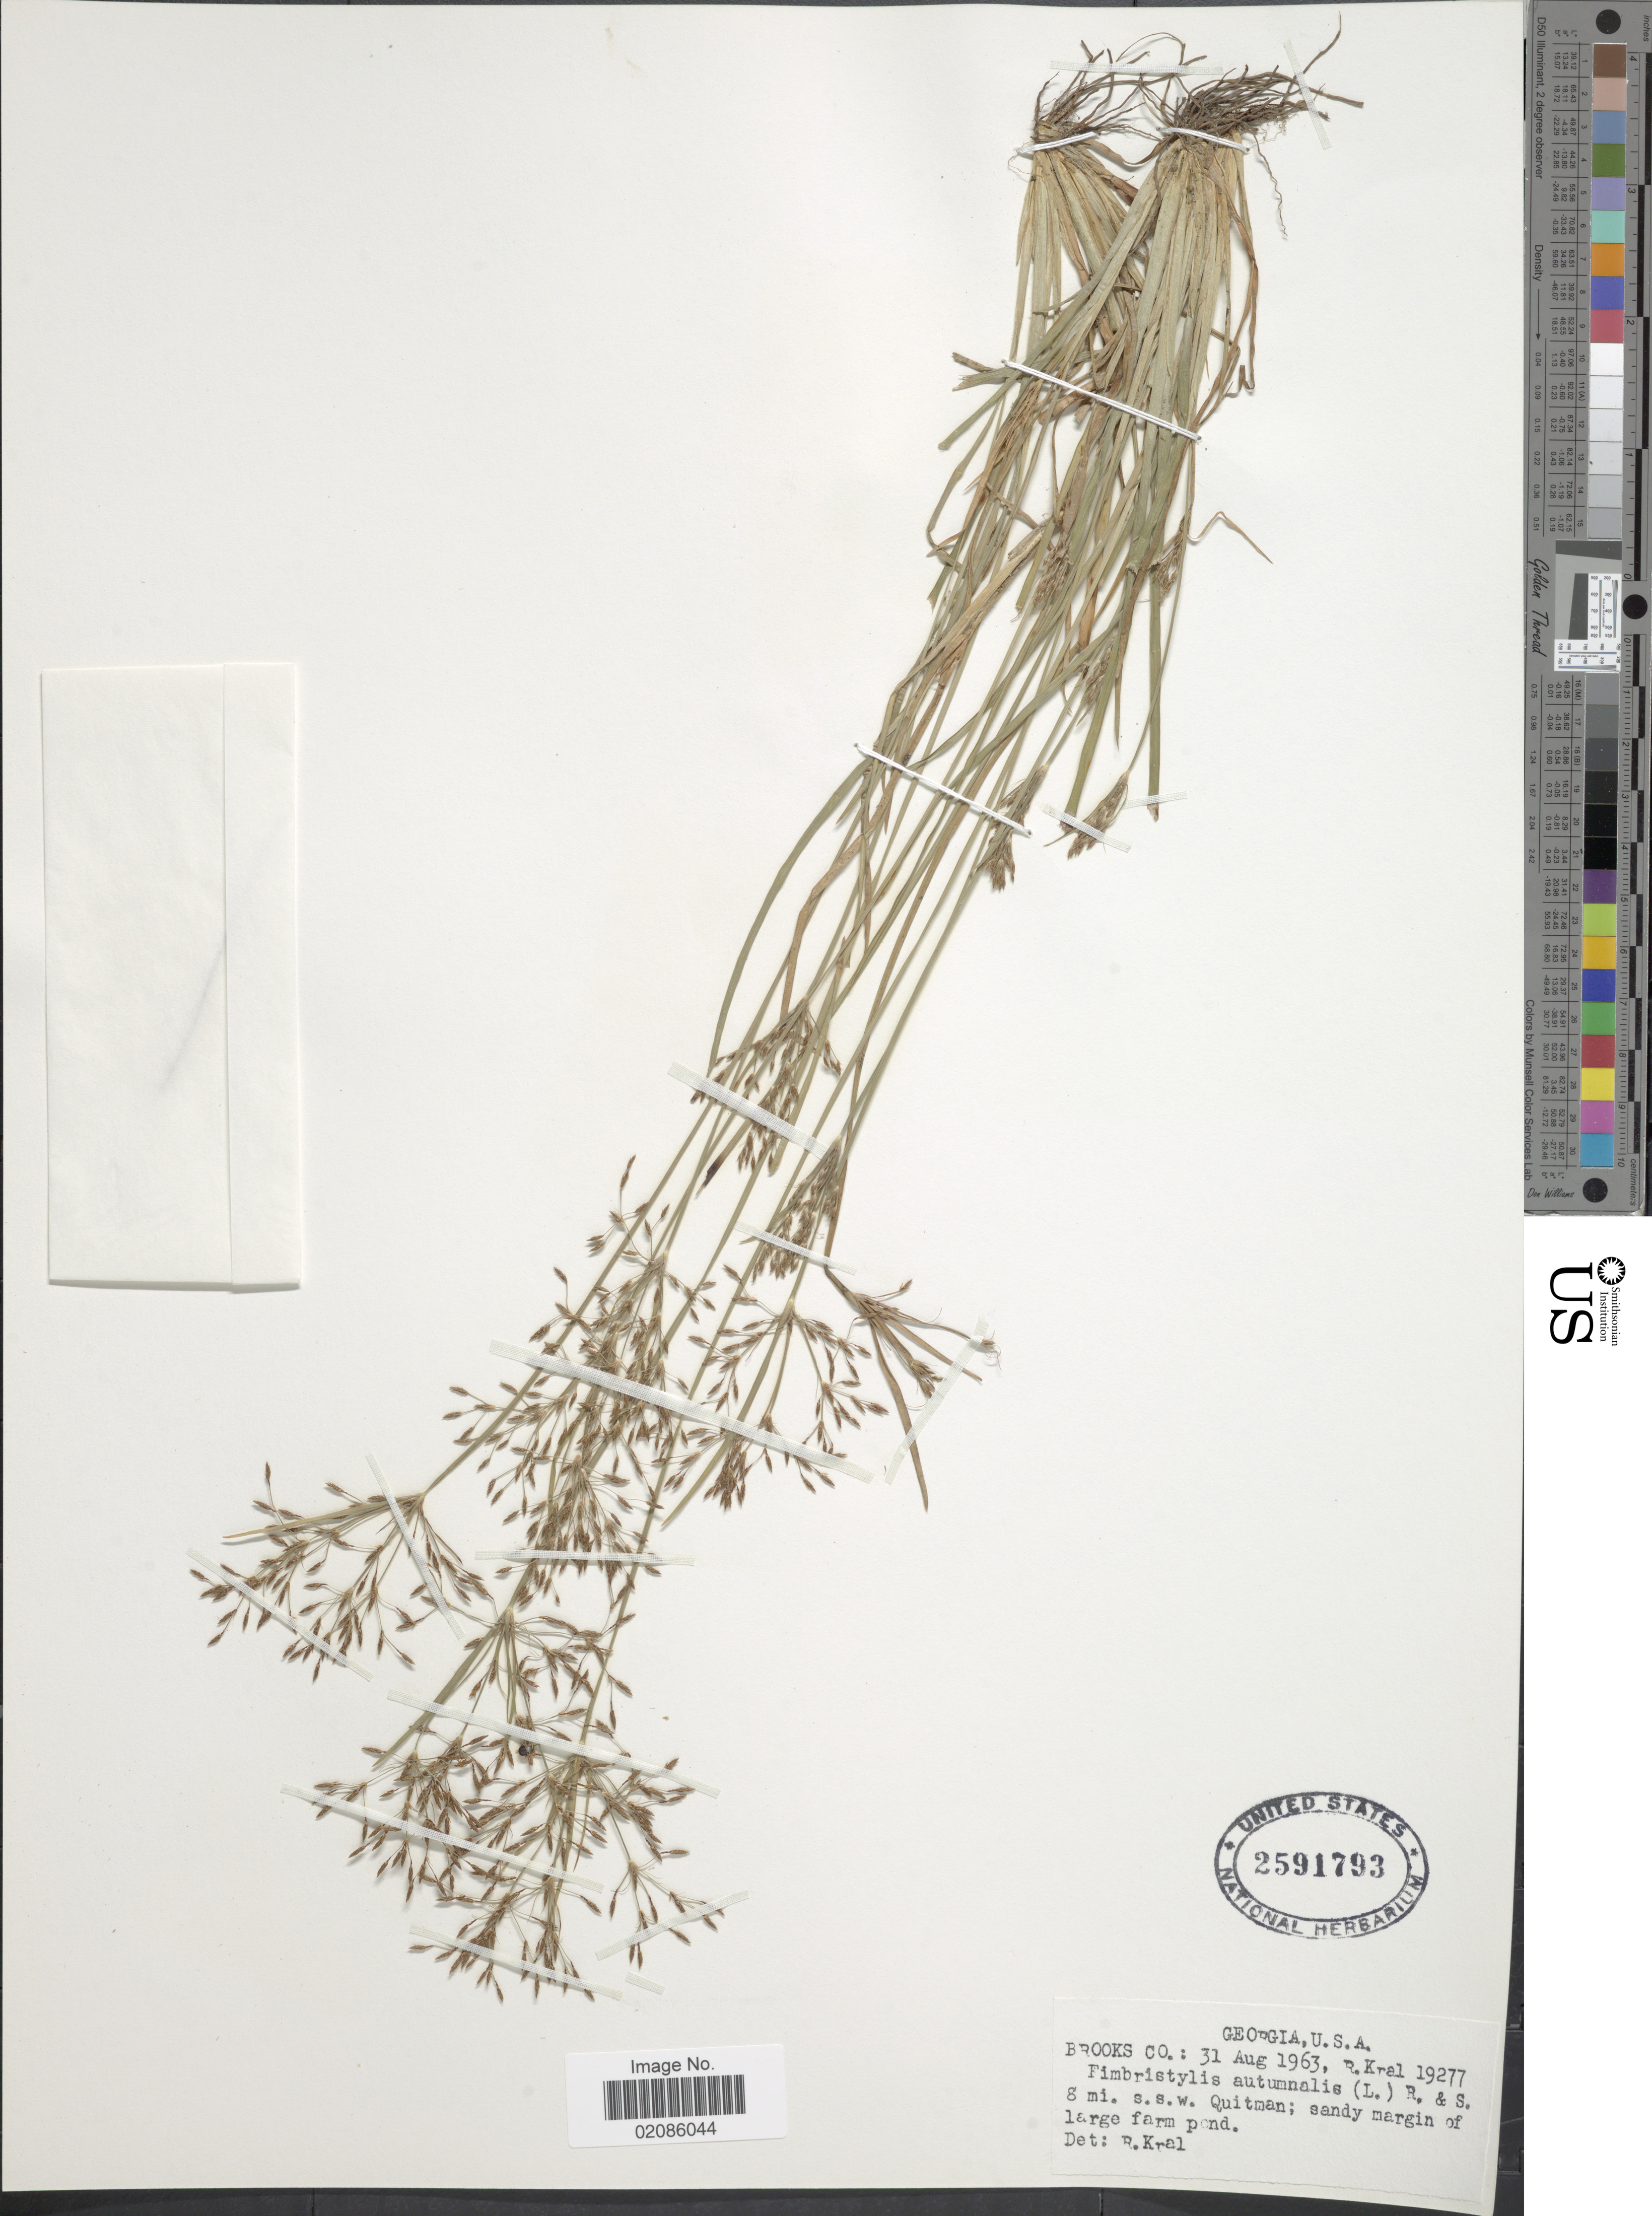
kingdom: Plantae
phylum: Tracheophyta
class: Liliopsida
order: Poales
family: Cyperaceae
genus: Fimbristylis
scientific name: Fimbristylis autumnalis (L.) Roem. & Schult.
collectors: R. Kral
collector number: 19277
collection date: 1963-08-31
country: United States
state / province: Georgia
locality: Brooks Co. 8 mi. s.s.w. Quitman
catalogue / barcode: US 2591793